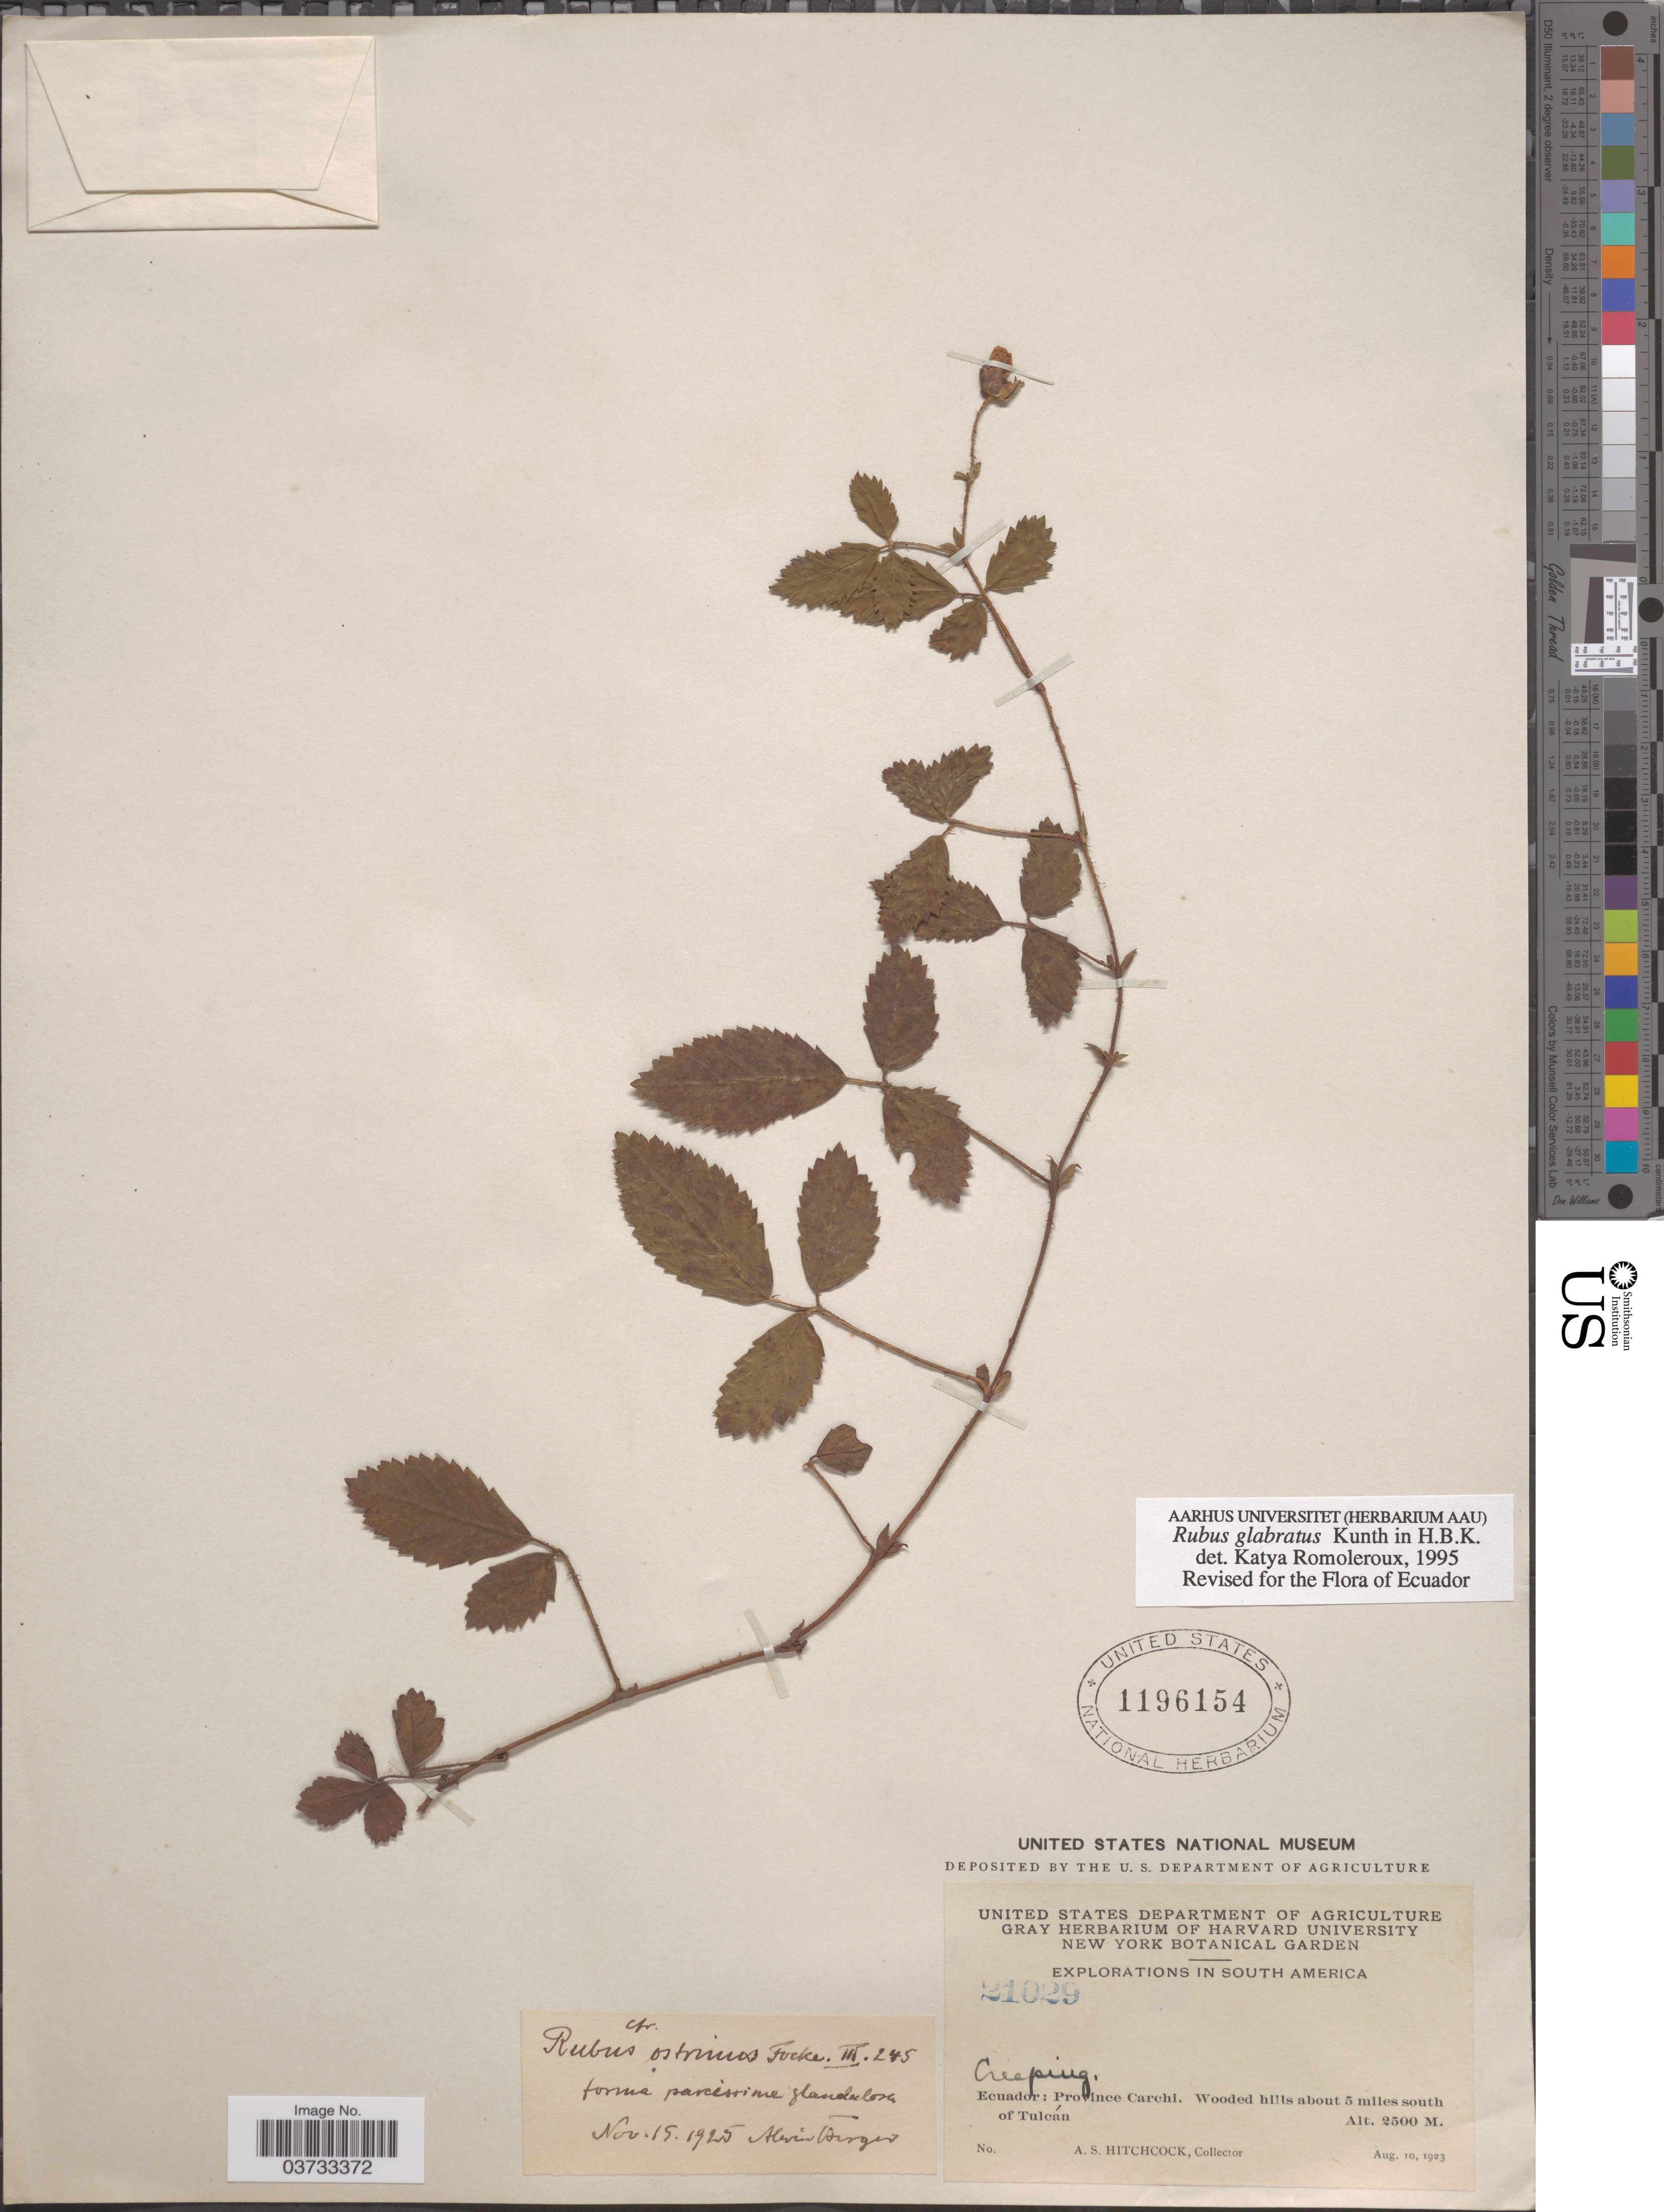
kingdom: Plantae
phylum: Tracheophyta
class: Magnoliopsida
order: Rosales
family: Rosaceae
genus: Rubus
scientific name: Rubus glabratus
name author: Kunth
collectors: A. S. Hitchcock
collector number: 21029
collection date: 1923-08-10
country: Ecuador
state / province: Carchi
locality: Wooded hills about 5 miles south of Tulcán.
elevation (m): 2500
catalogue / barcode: US 1196154